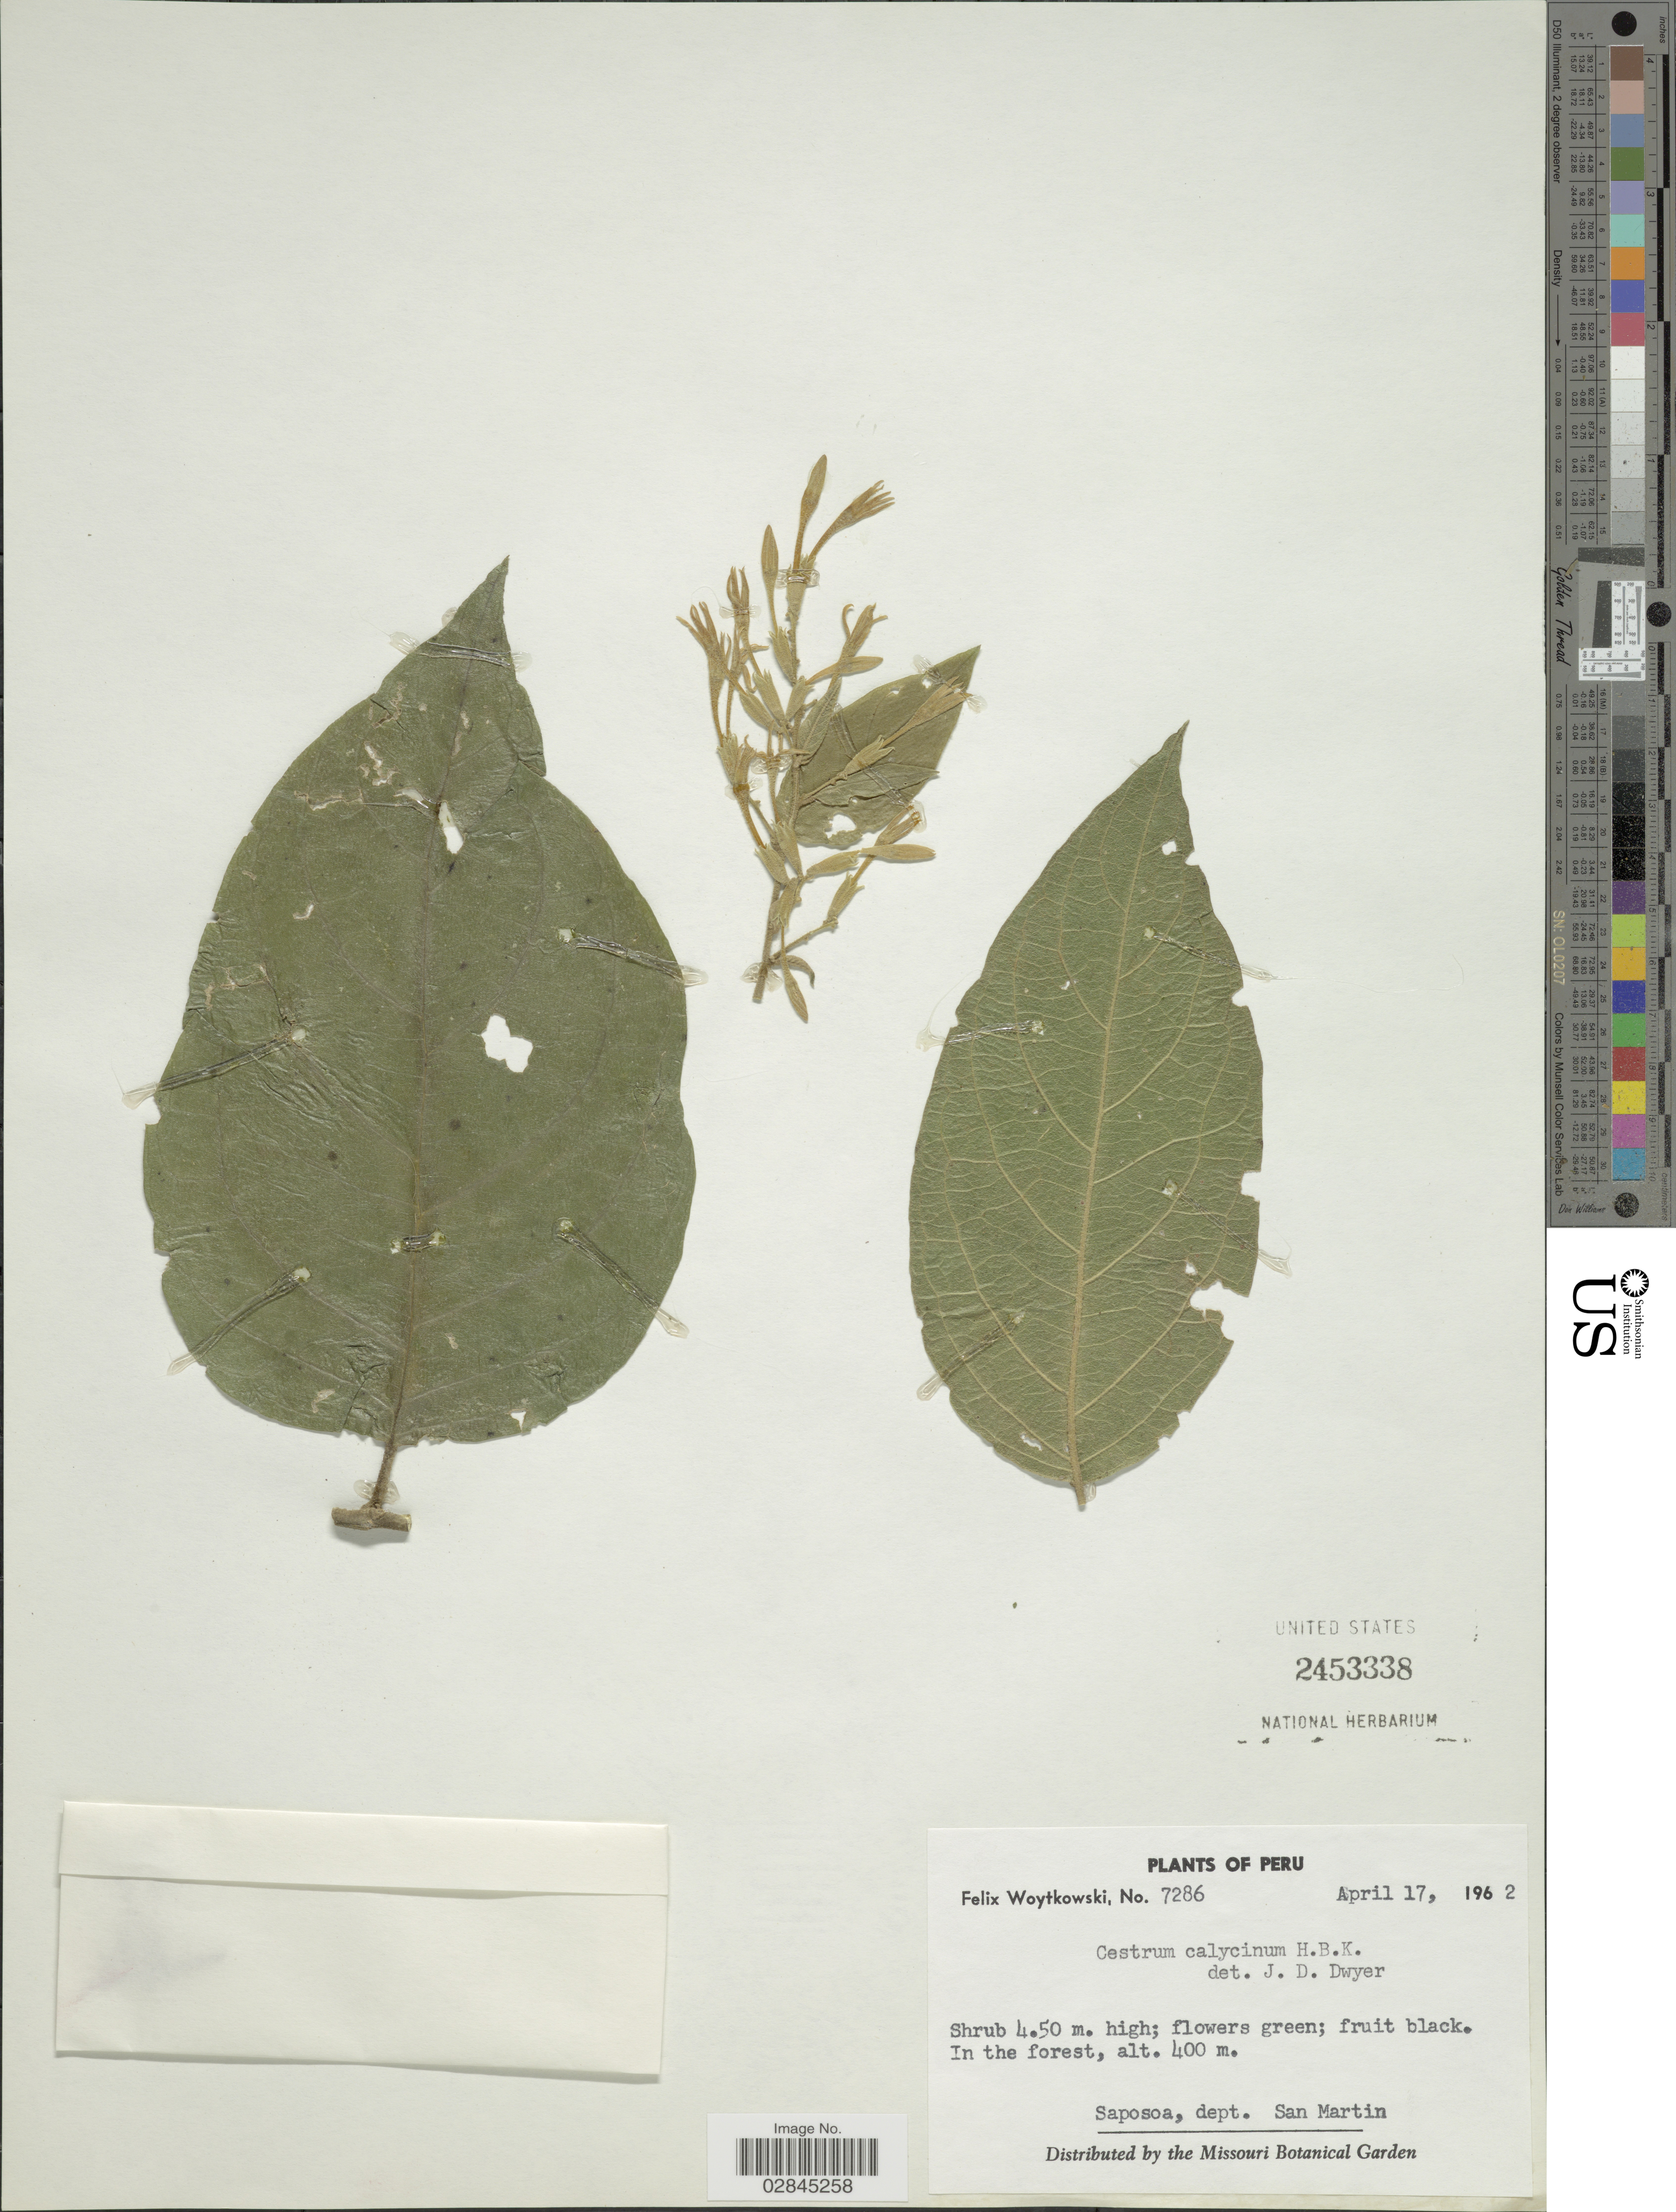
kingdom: Plantae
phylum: Tracheophyta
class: Magnoliopsida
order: Solanales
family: Solanaceae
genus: Cestrum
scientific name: Cestrum strigillatum var. calycinum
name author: Ruiz & Pav.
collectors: F. Woytkowski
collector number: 7286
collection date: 1962-04-17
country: Peru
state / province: San Martín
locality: Saposoa, dept. San Martin.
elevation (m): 400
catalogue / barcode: US 2453338